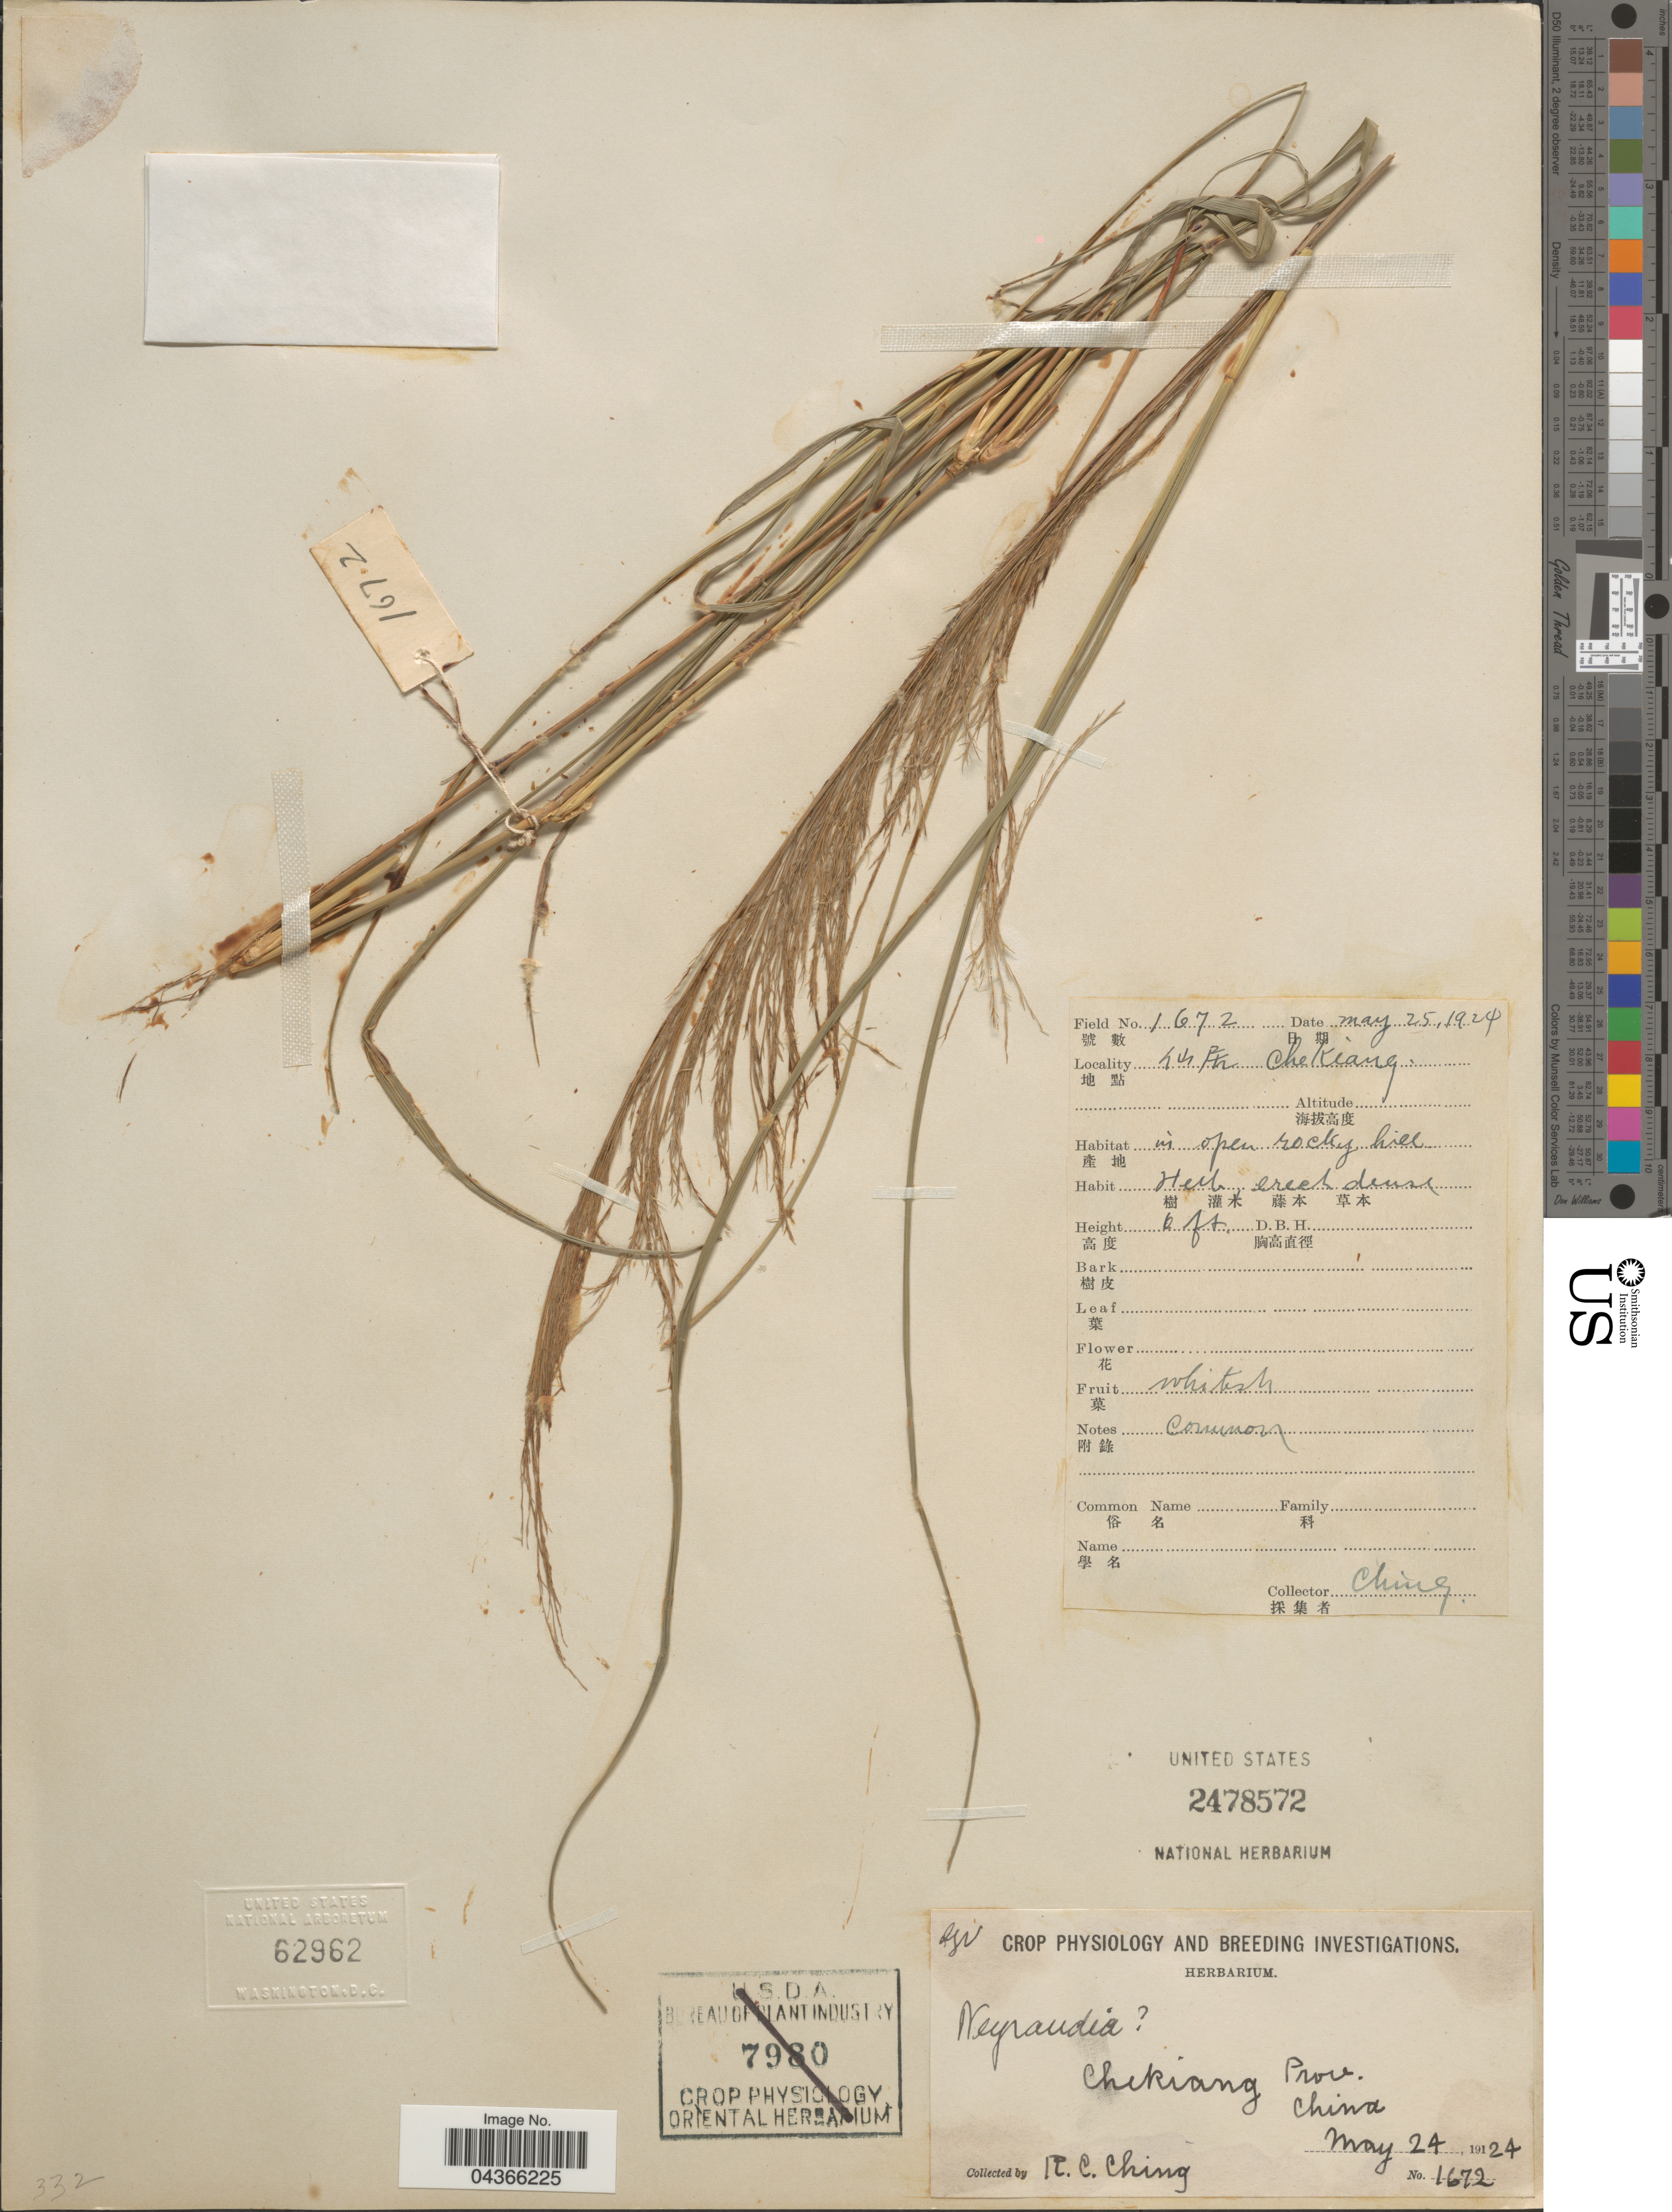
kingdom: Plantae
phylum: Tracheophyta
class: Liliopsida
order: Poales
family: Poaceae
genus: Neyraudia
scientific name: Neyraudia sp.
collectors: R. C. Ching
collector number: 1672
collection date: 1924-05-25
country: China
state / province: Zhejiang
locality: X Chekiang Prov.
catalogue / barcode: US 2478572